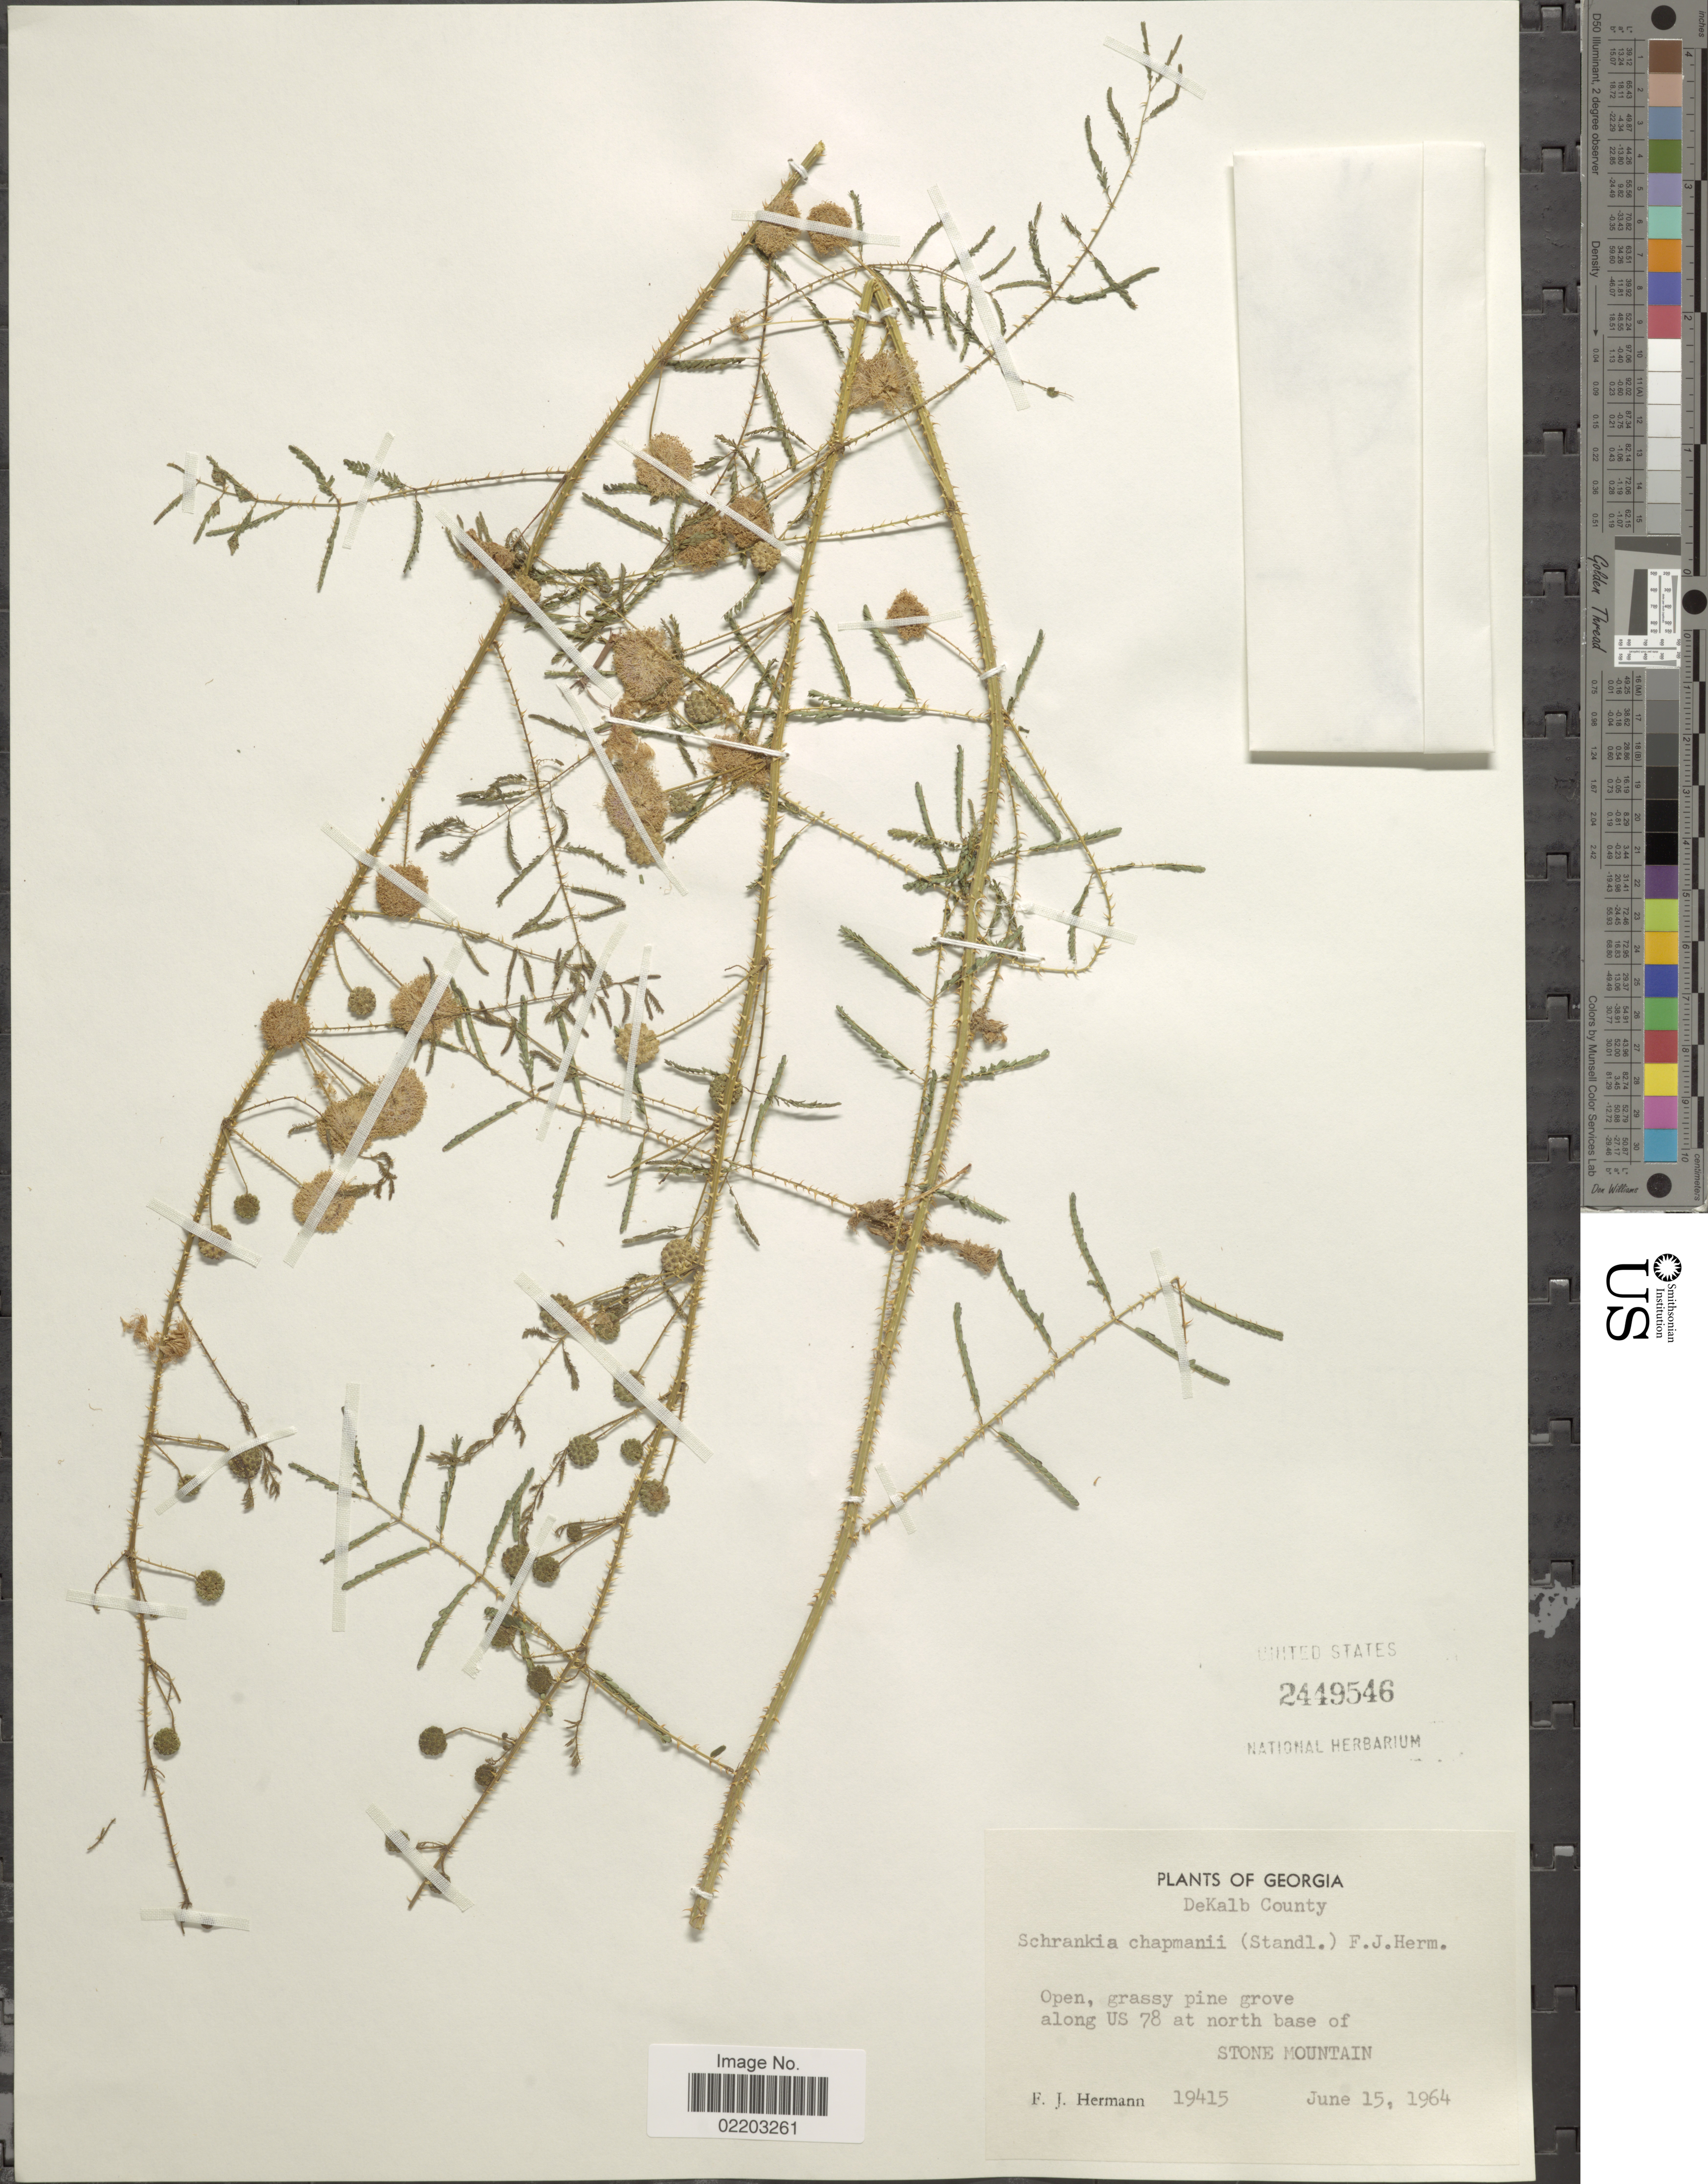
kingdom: Plantae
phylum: Tracheophyta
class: Magnoliopsida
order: Fabales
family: Fabaceae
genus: Mimosa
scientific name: Mimosa microphylla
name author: Dryand.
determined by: Strong, M. T., (US), Smithsonian Institution - National Museum of Natural History (UNITED STATES)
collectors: F. J. Hermann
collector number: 19415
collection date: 1964-06-15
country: United States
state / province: Georgia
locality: DeKalb County, Open, grassy pine grove along US 78 at north base of Stone Mountain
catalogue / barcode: US 2449546